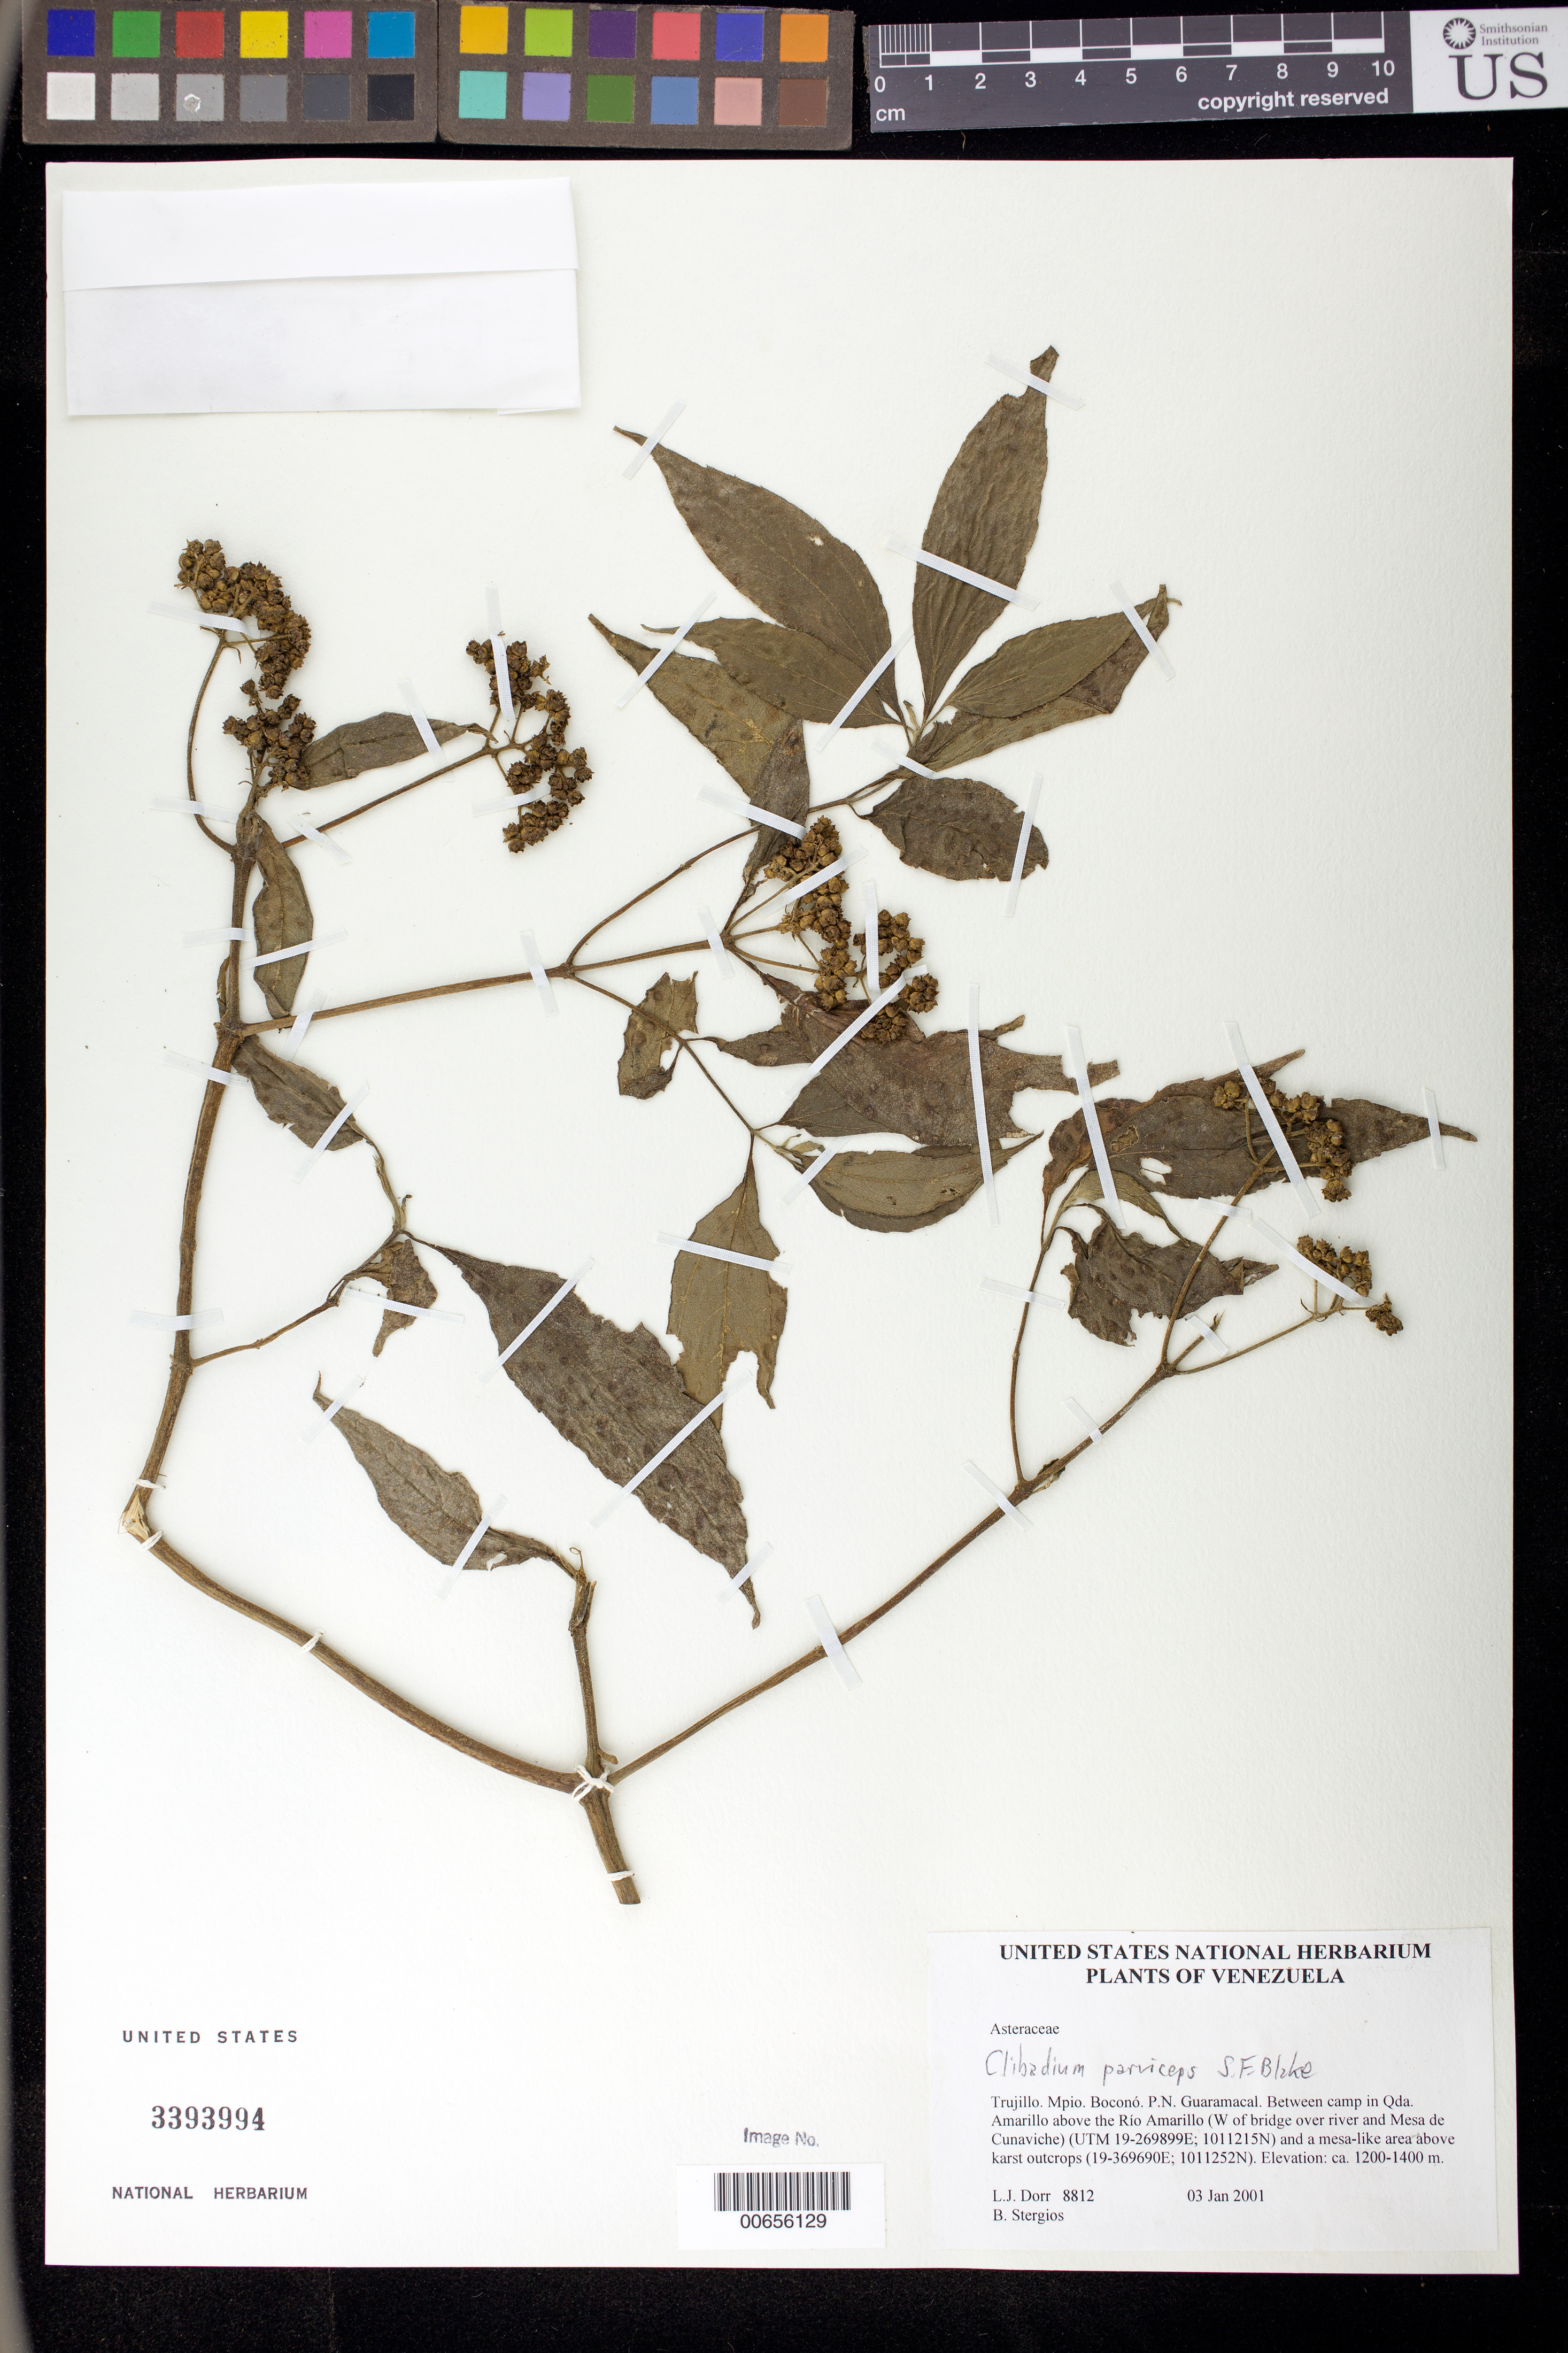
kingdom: Plantae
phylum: Tracheophyta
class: Magnoliopsida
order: Asterales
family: Asteraceae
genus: Clibadium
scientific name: Clibadium parviceps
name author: S.F. Blake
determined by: Robinson, Harold E., (US)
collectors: L. J. Dorr & B. G. Stergios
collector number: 8812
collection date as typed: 03 Jan 2001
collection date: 2001-01-03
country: Venezuela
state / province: Trujillo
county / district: Boconó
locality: Parque Nacional Guaramacal. Between camp in Qda Amarillo above Río Amarillo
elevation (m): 1200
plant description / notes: PORT, TEX, US, VEN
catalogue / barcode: US 3393994